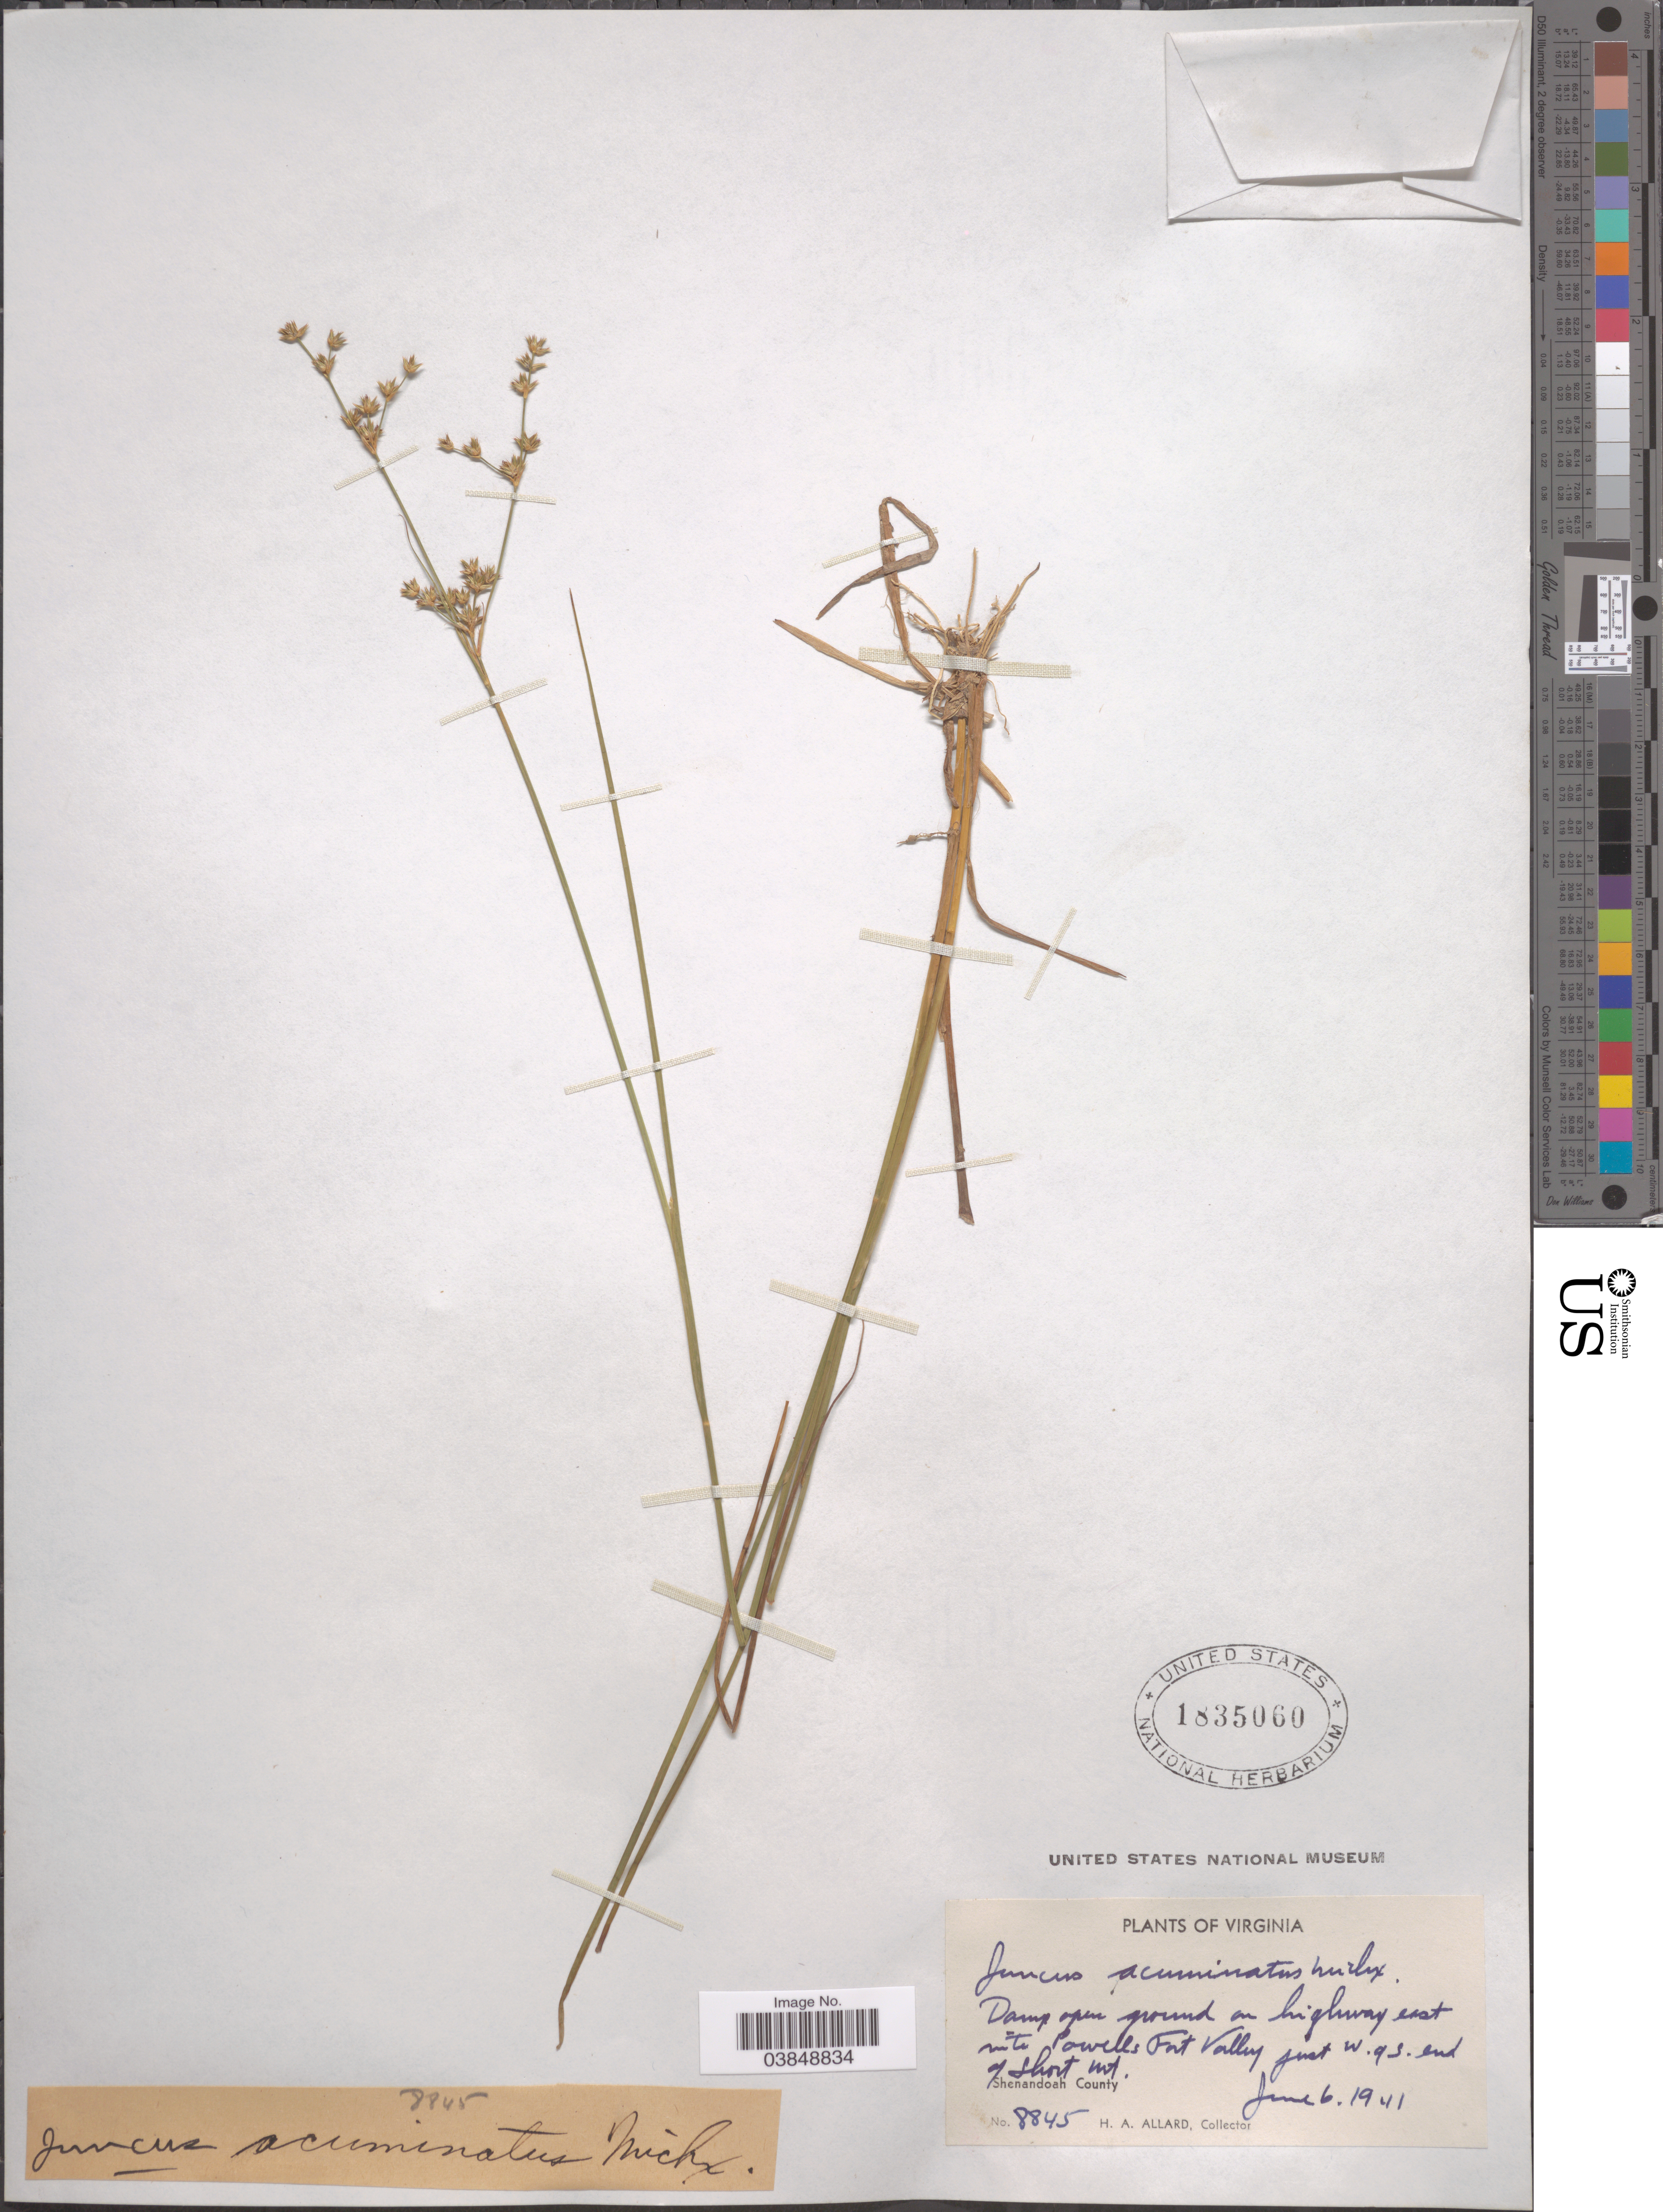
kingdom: Plantae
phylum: Tracheophyta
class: Liliopsida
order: Poales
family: Juncaceae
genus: Juncus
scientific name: Juncus acuminatus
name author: Michx.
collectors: H. A. Allard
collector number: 8845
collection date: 1941-06-06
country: United States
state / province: Virginia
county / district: Shenandoah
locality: On highway east in the Powells Fort Valley just W. of S. end of Short mt. Shenandoah County.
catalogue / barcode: US 1835060